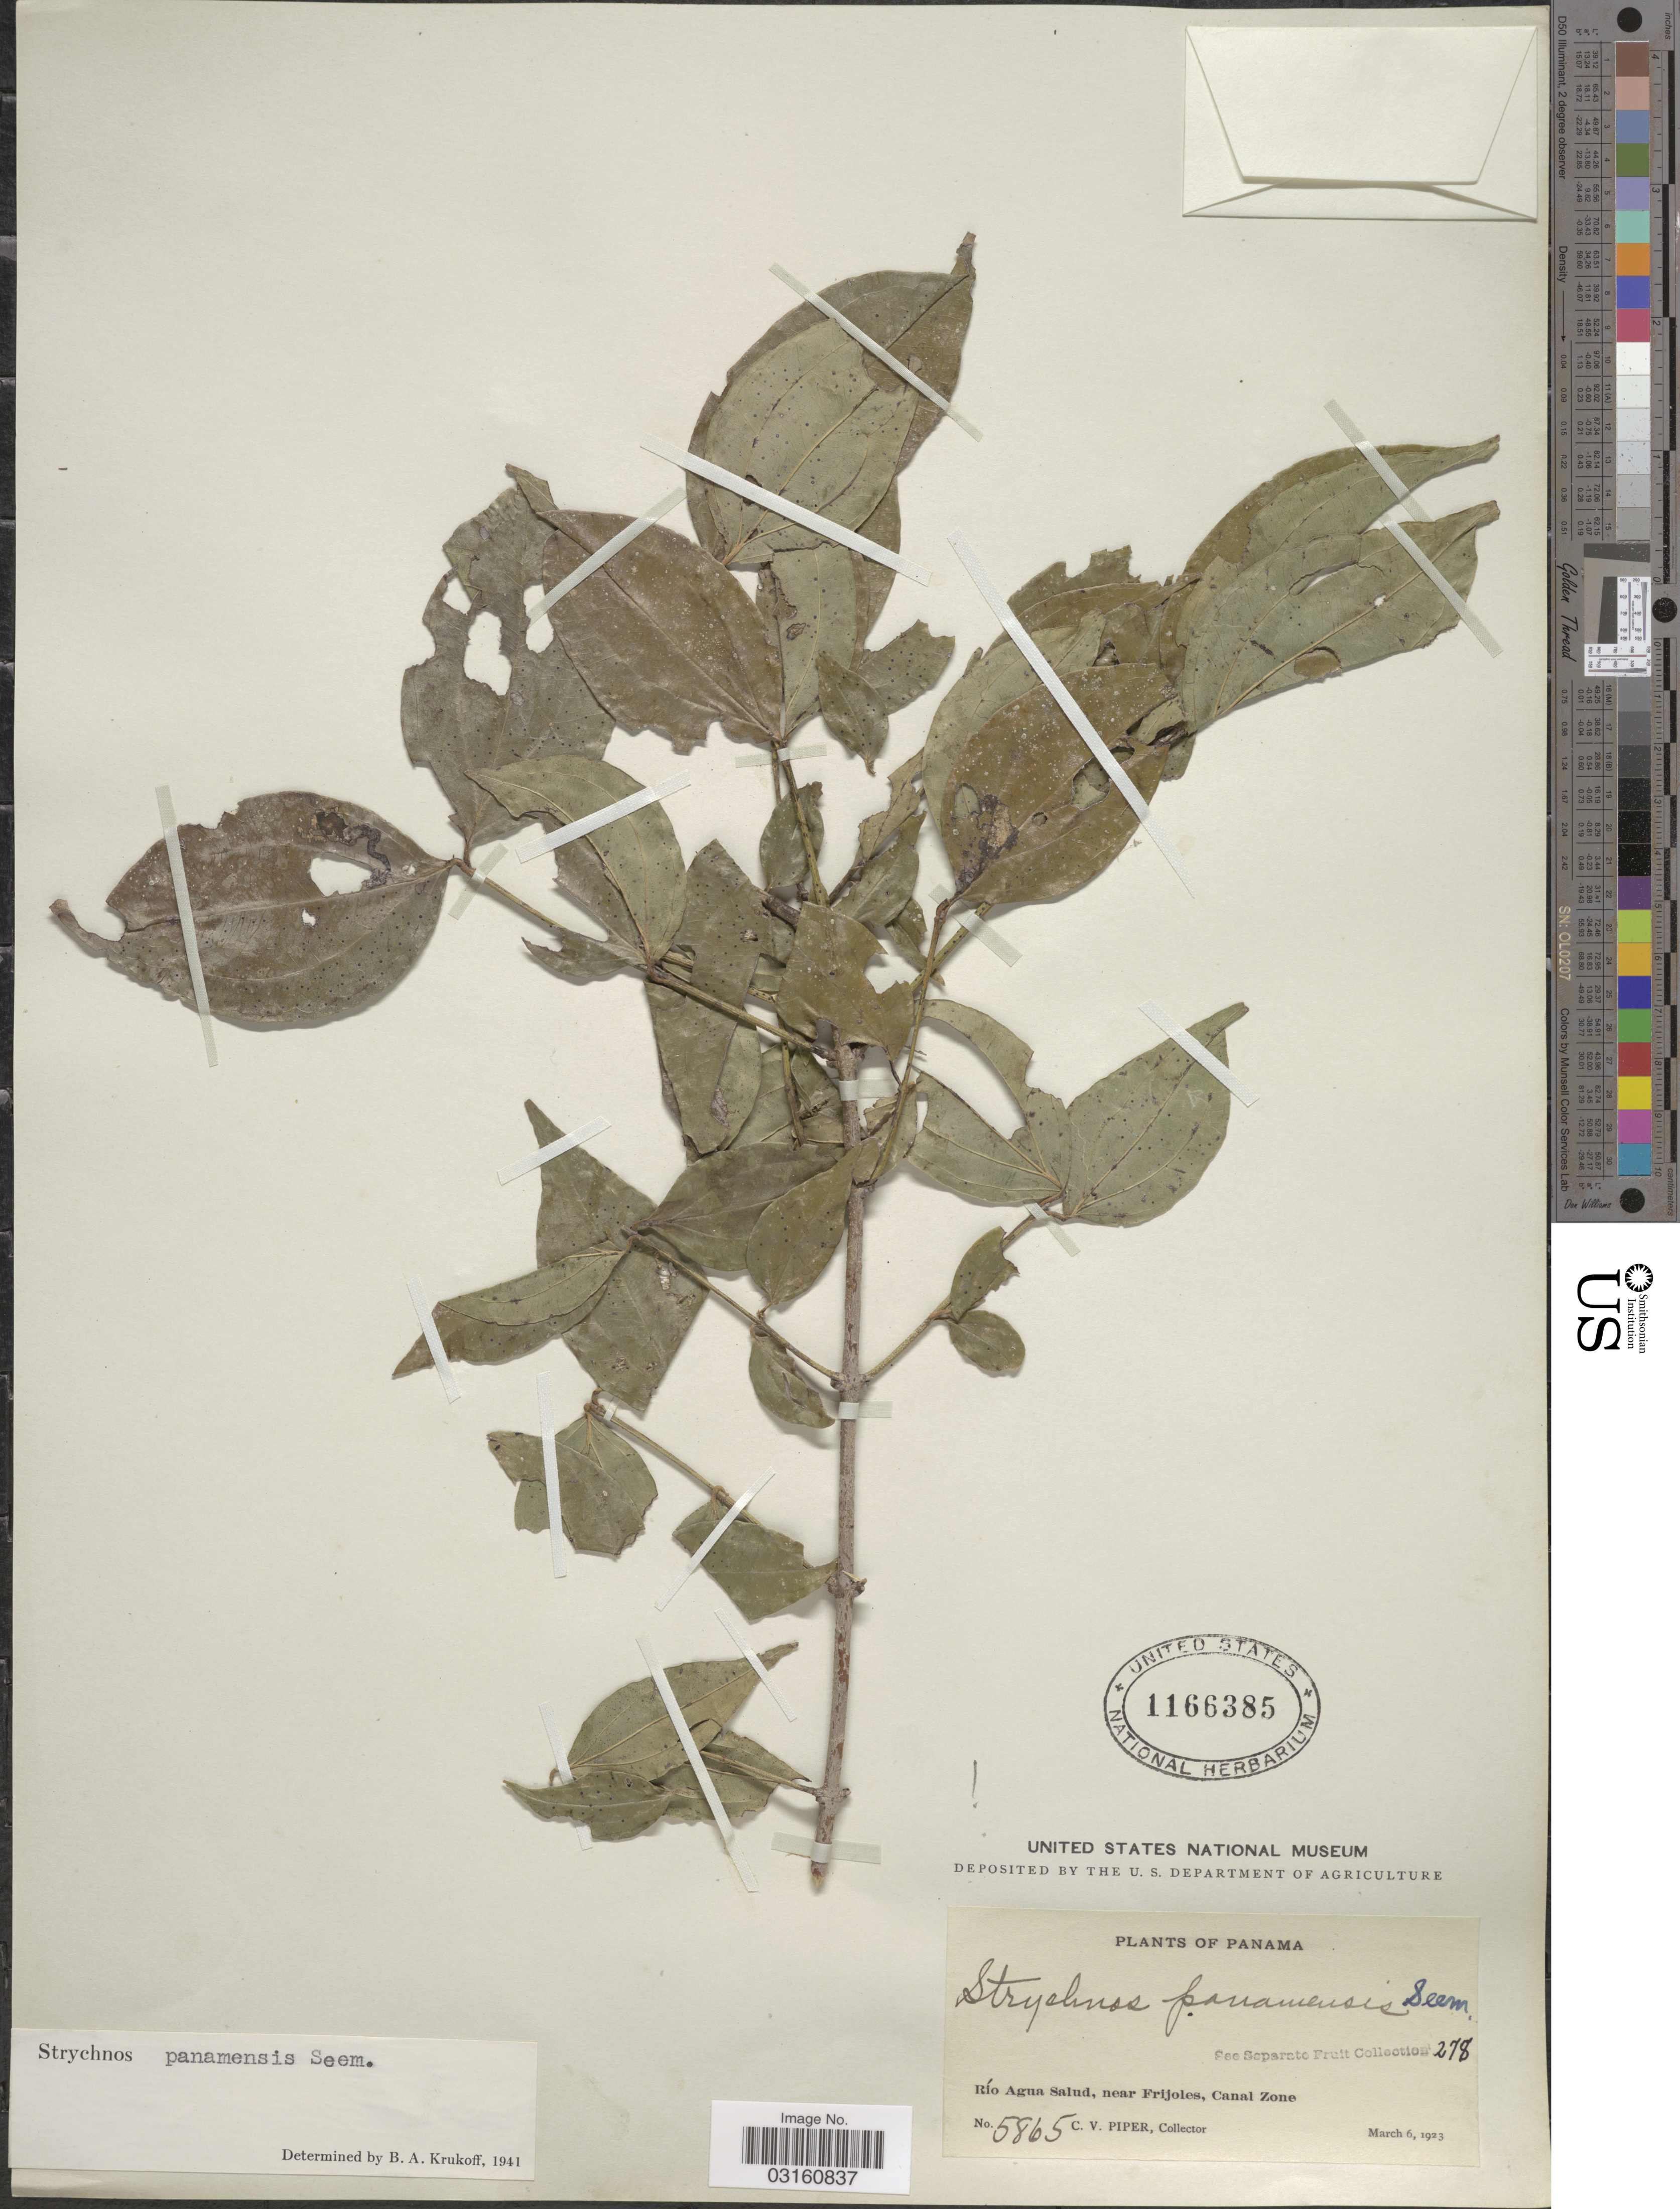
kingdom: Plantae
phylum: Tracheophyta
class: Magnoliopsida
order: Gentianales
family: Loganiaceae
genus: Strychnos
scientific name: Strychnos panamensis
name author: Seem.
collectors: C. V. Piper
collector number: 5865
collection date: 1923-03-06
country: Panama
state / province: Colón / Panamá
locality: Río Agua Salud, near Frijoles, Canal Zone.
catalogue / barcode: US 1166385